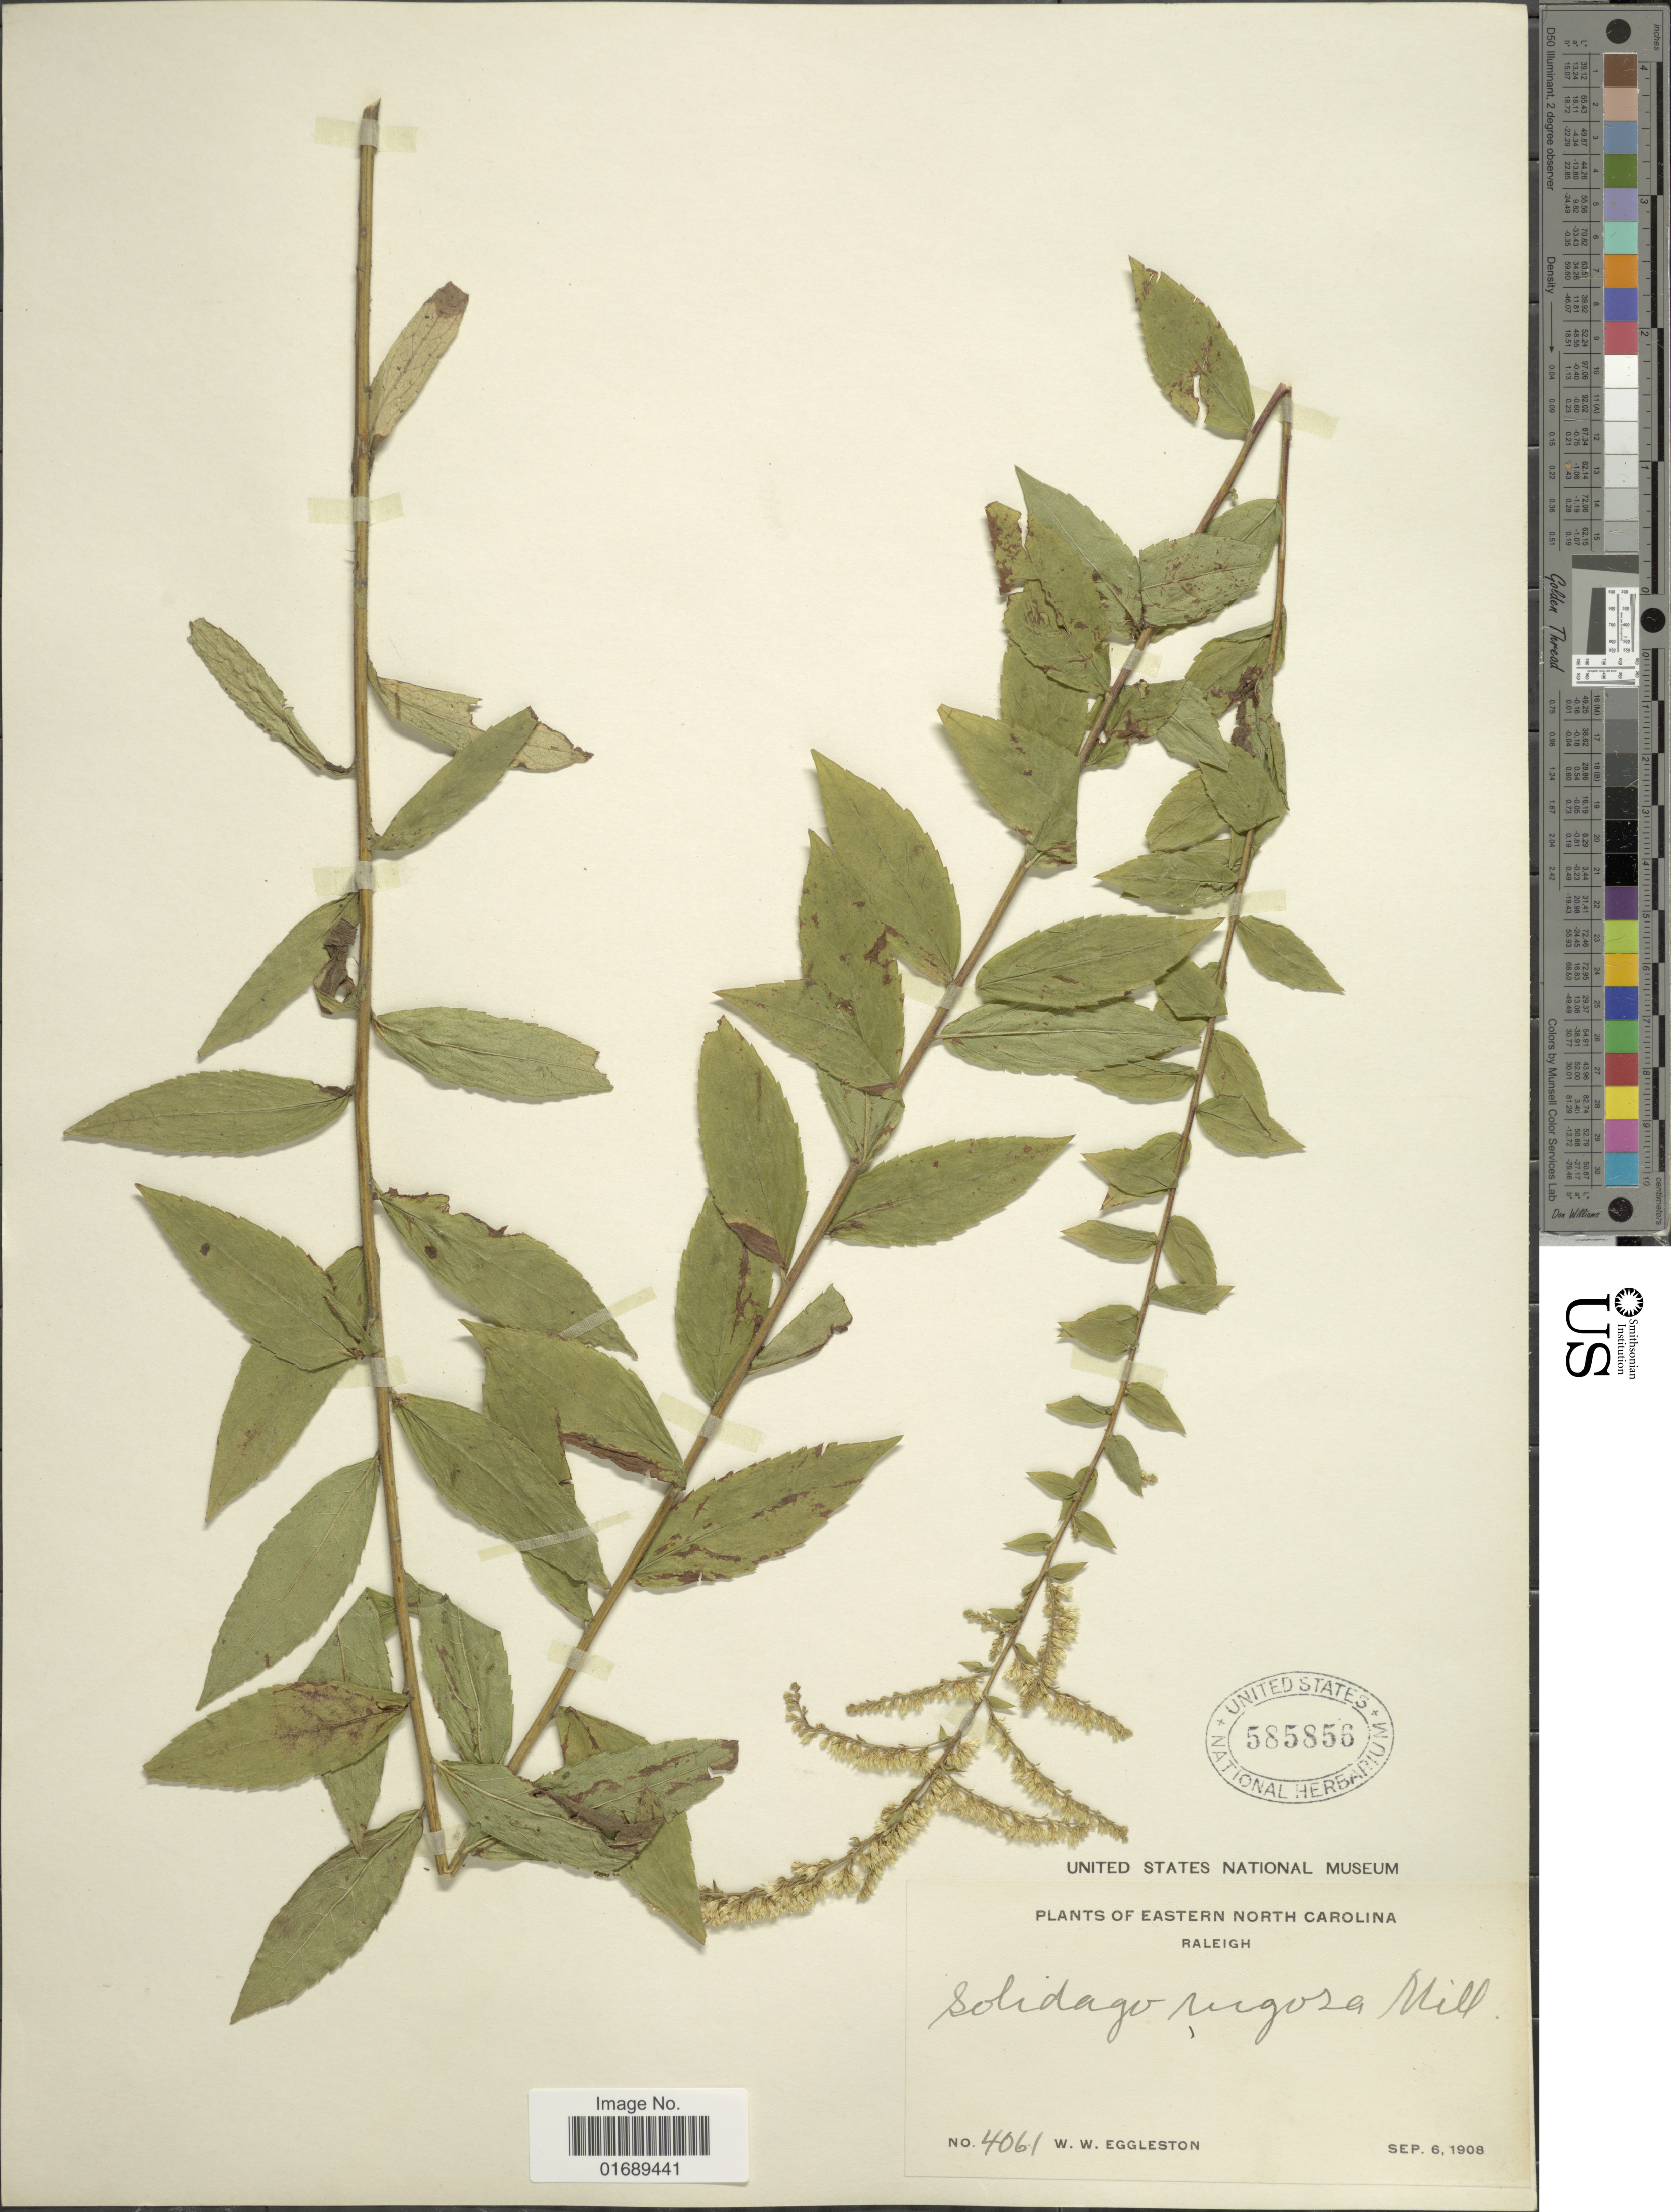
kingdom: Plantae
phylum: Tracheophyta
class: Magnoliopsida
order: Asterales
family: Asteraceae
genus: Solidago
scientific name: Solidago rugosa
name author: Mill.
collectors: W. W. Eggleston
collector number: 4061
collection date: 1908-09-06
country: United States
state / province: North Carolina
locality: Eastern North Carolina, Raleigh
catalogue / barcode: US 585856